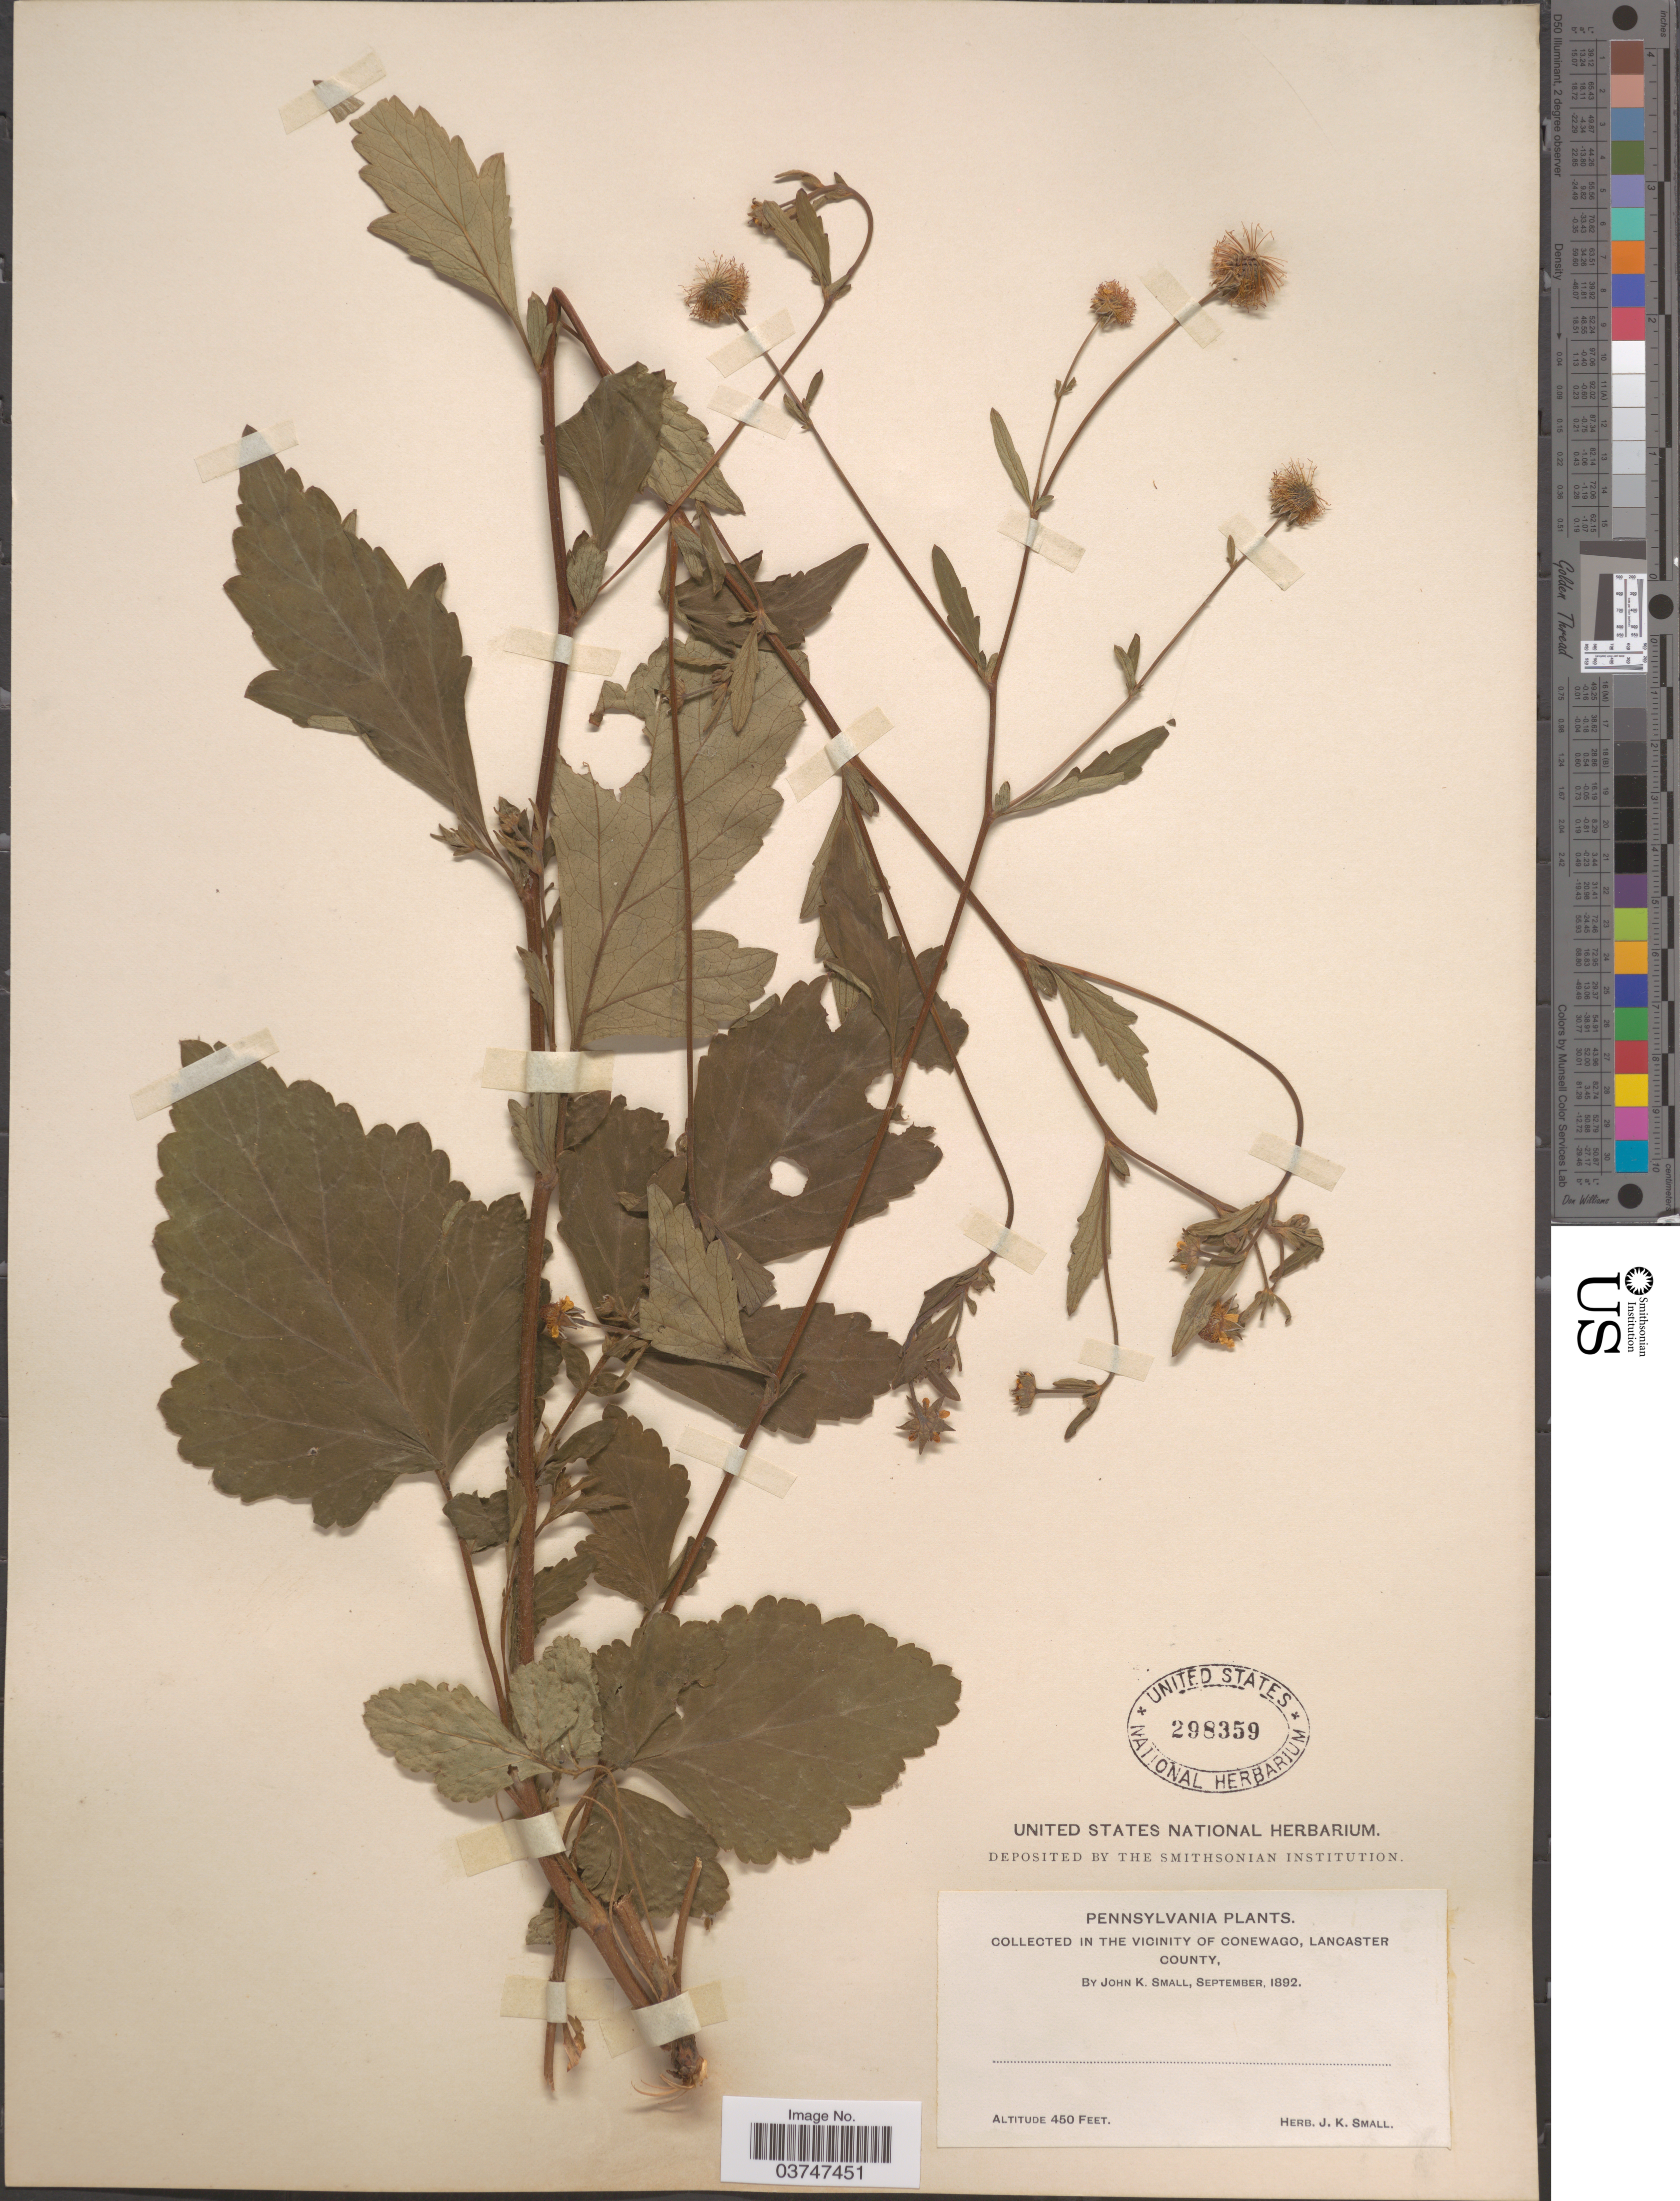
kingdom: Plantae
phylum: Tracheophyta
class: Magnoliopsida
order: Rosales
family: Rosaceae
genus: Geum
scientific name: Geum canadense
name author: Jacq.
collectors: J. K. Small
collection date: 1892-09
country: United States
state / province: Pennsylvania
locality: In the vicinity of Conewago, Lancaster County.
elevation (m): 137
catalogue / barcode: US 298359